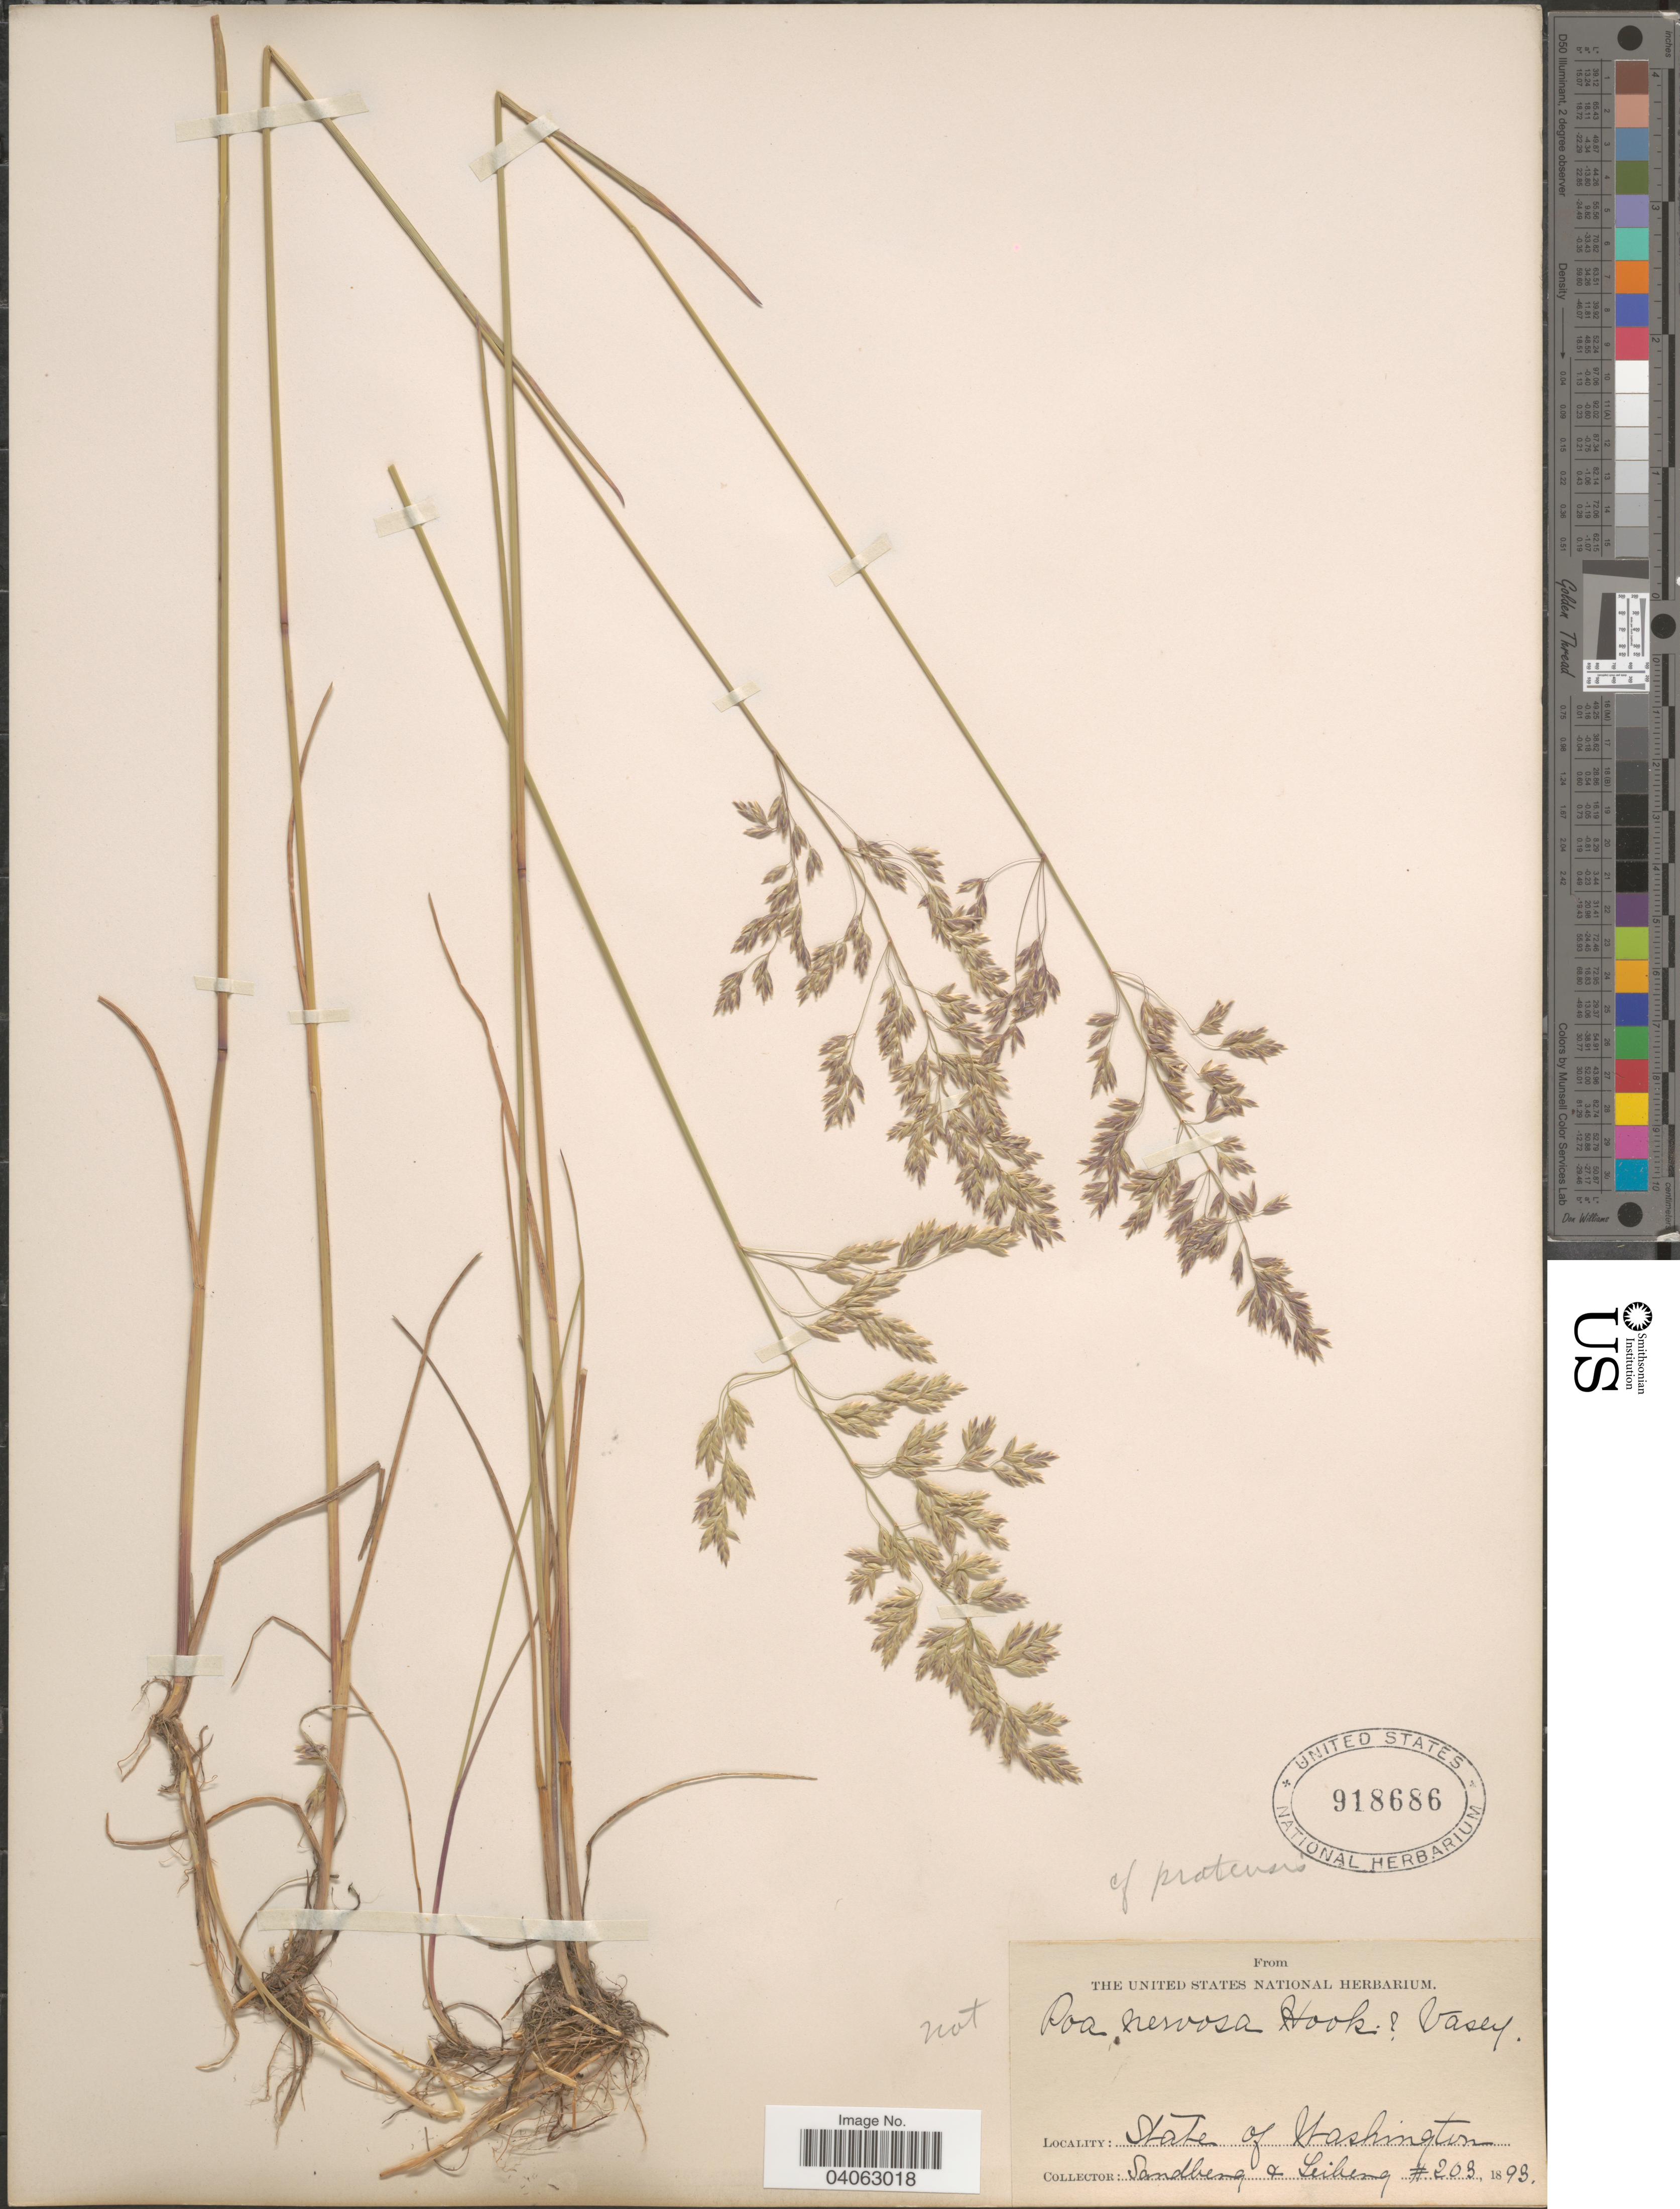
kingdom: Plantae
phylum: Tracheophyta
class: Liliopsida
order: Poales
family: Poaceae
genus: Poa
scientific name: Poa pratensis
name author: L.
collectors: Sandberg & -. Leiberg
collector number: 203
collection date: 1893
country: United States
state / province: Washington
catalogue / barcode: US 918686